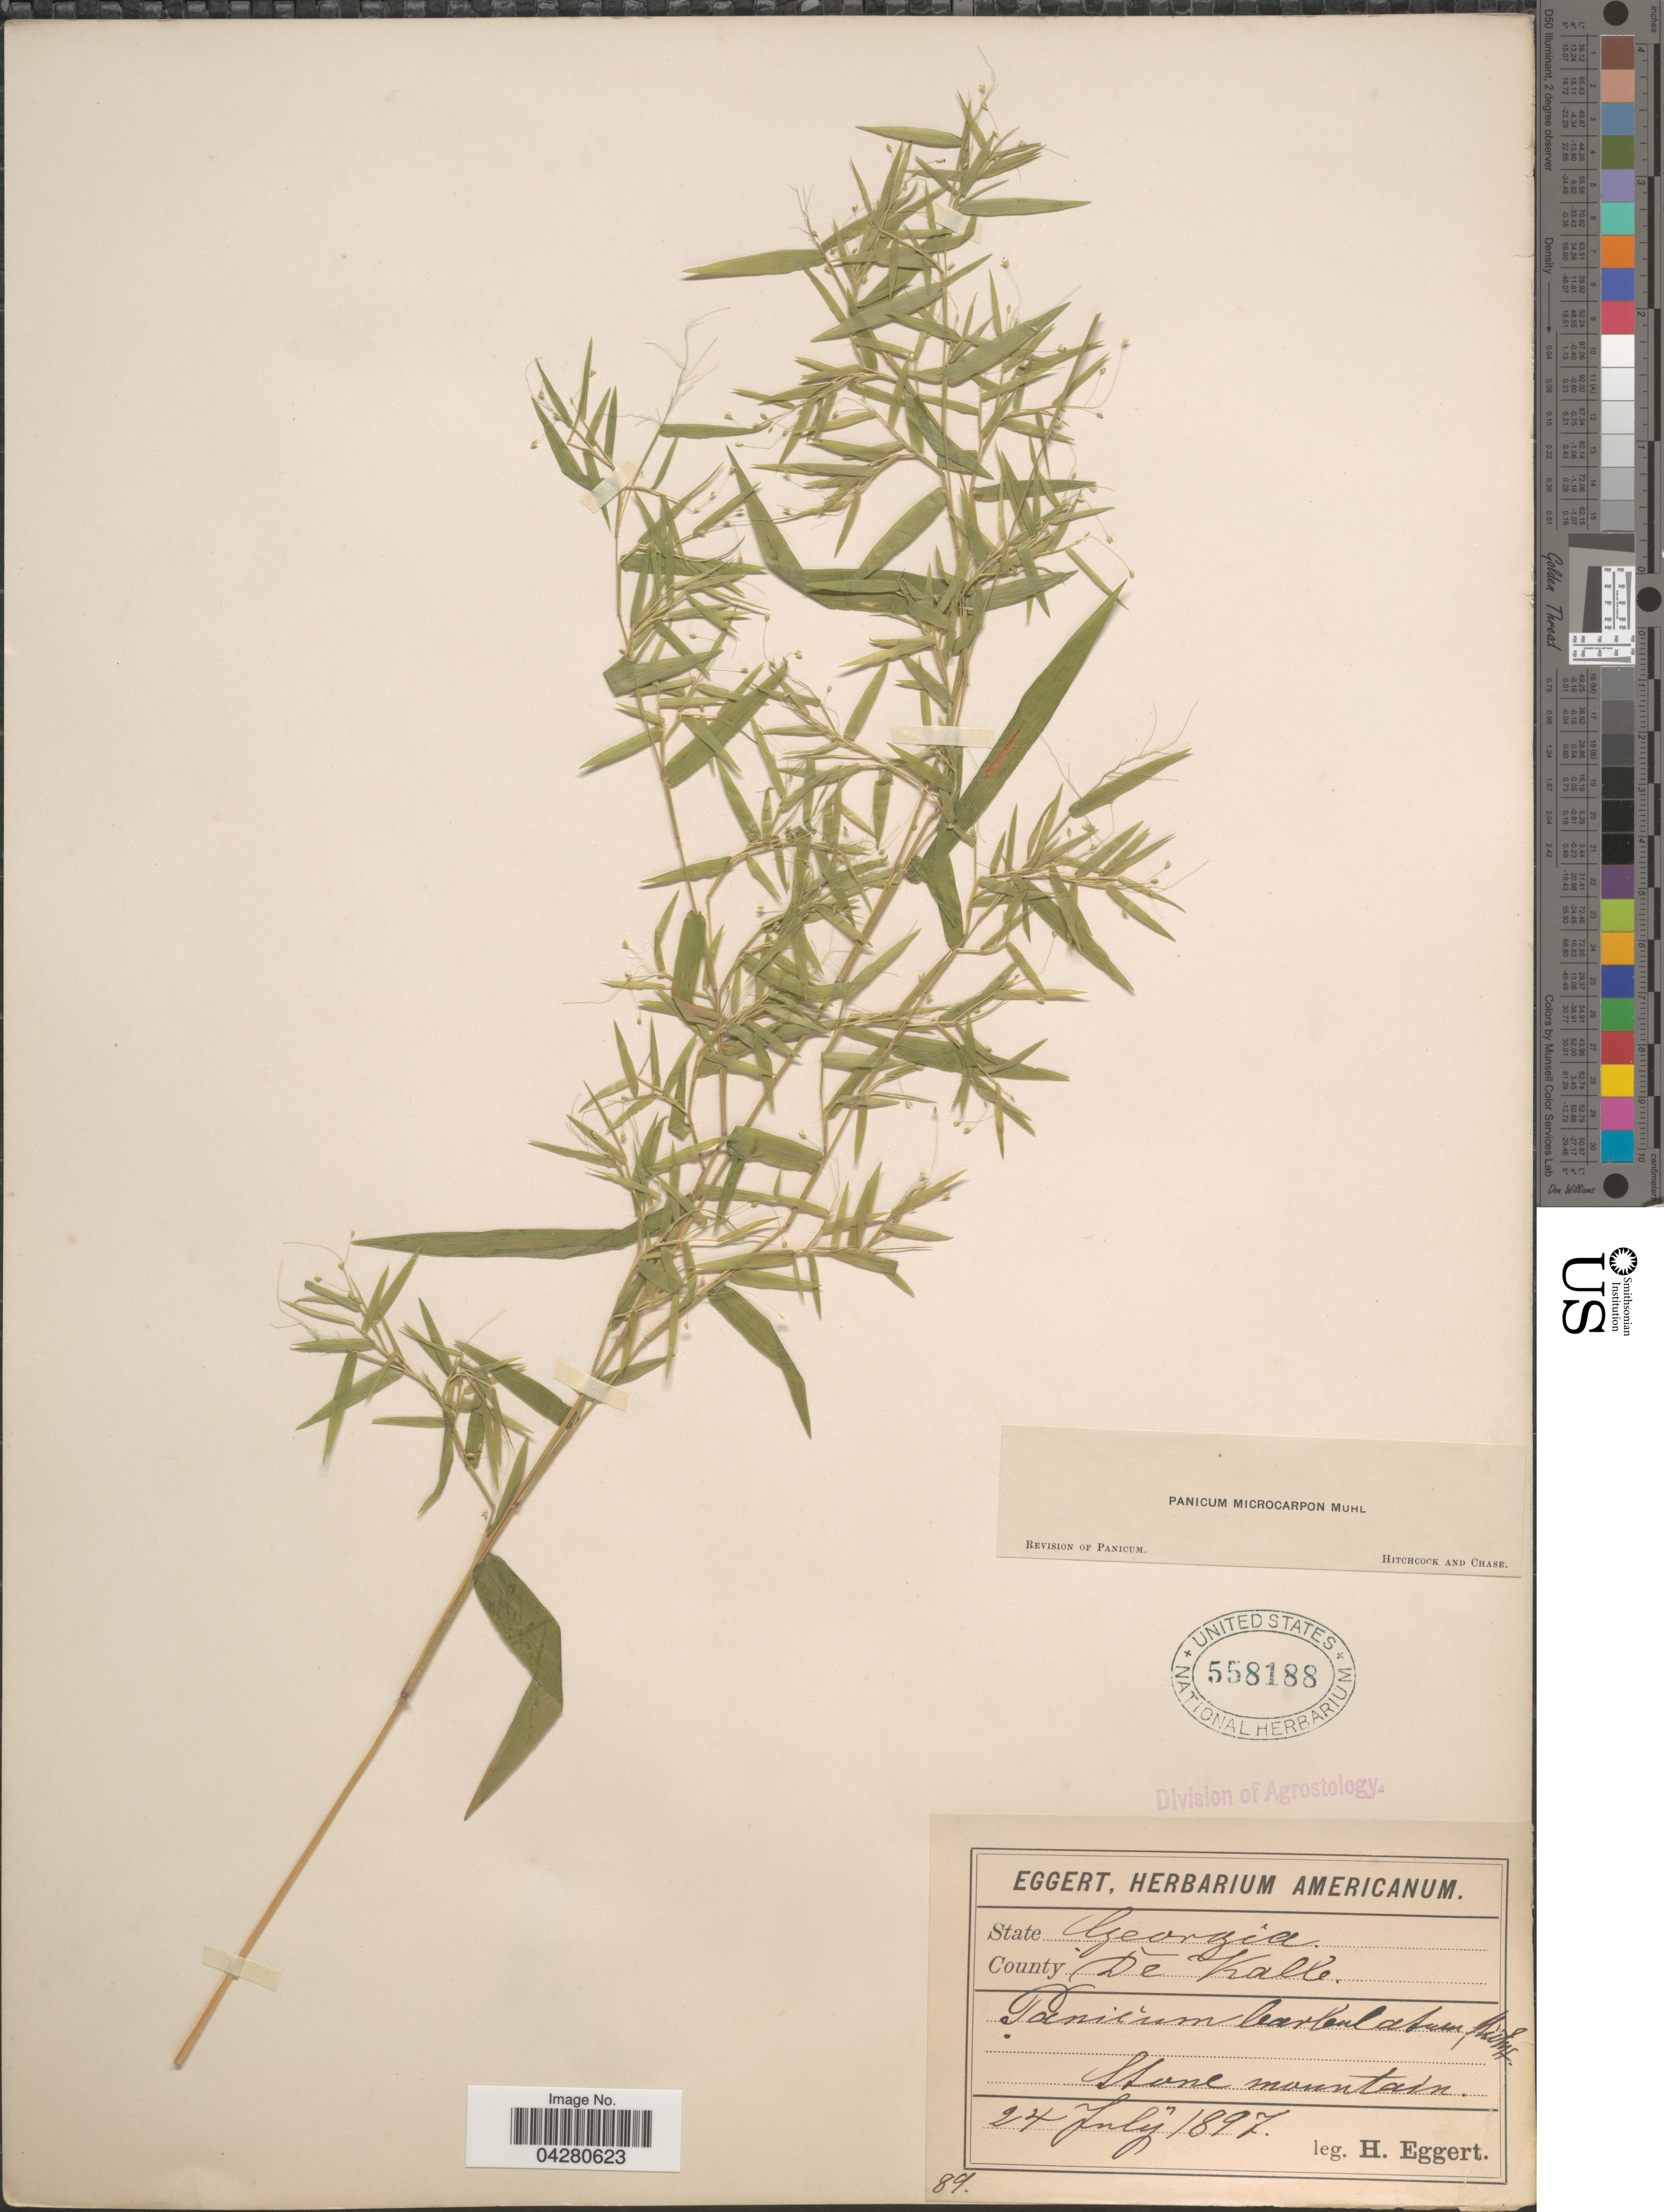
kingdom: Plantae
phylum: Tracheophyta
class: Liliopsida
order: Poales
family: Poaceae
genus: Dichanthelium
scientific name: Dichanthelium dichotomum var. dichotomum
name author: (L.) Gould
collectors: H. Eggert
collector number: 89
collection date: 1897-07-24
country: United States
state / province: Georgia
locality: County De Kalb. Stone mountain.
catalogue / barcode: US 558188